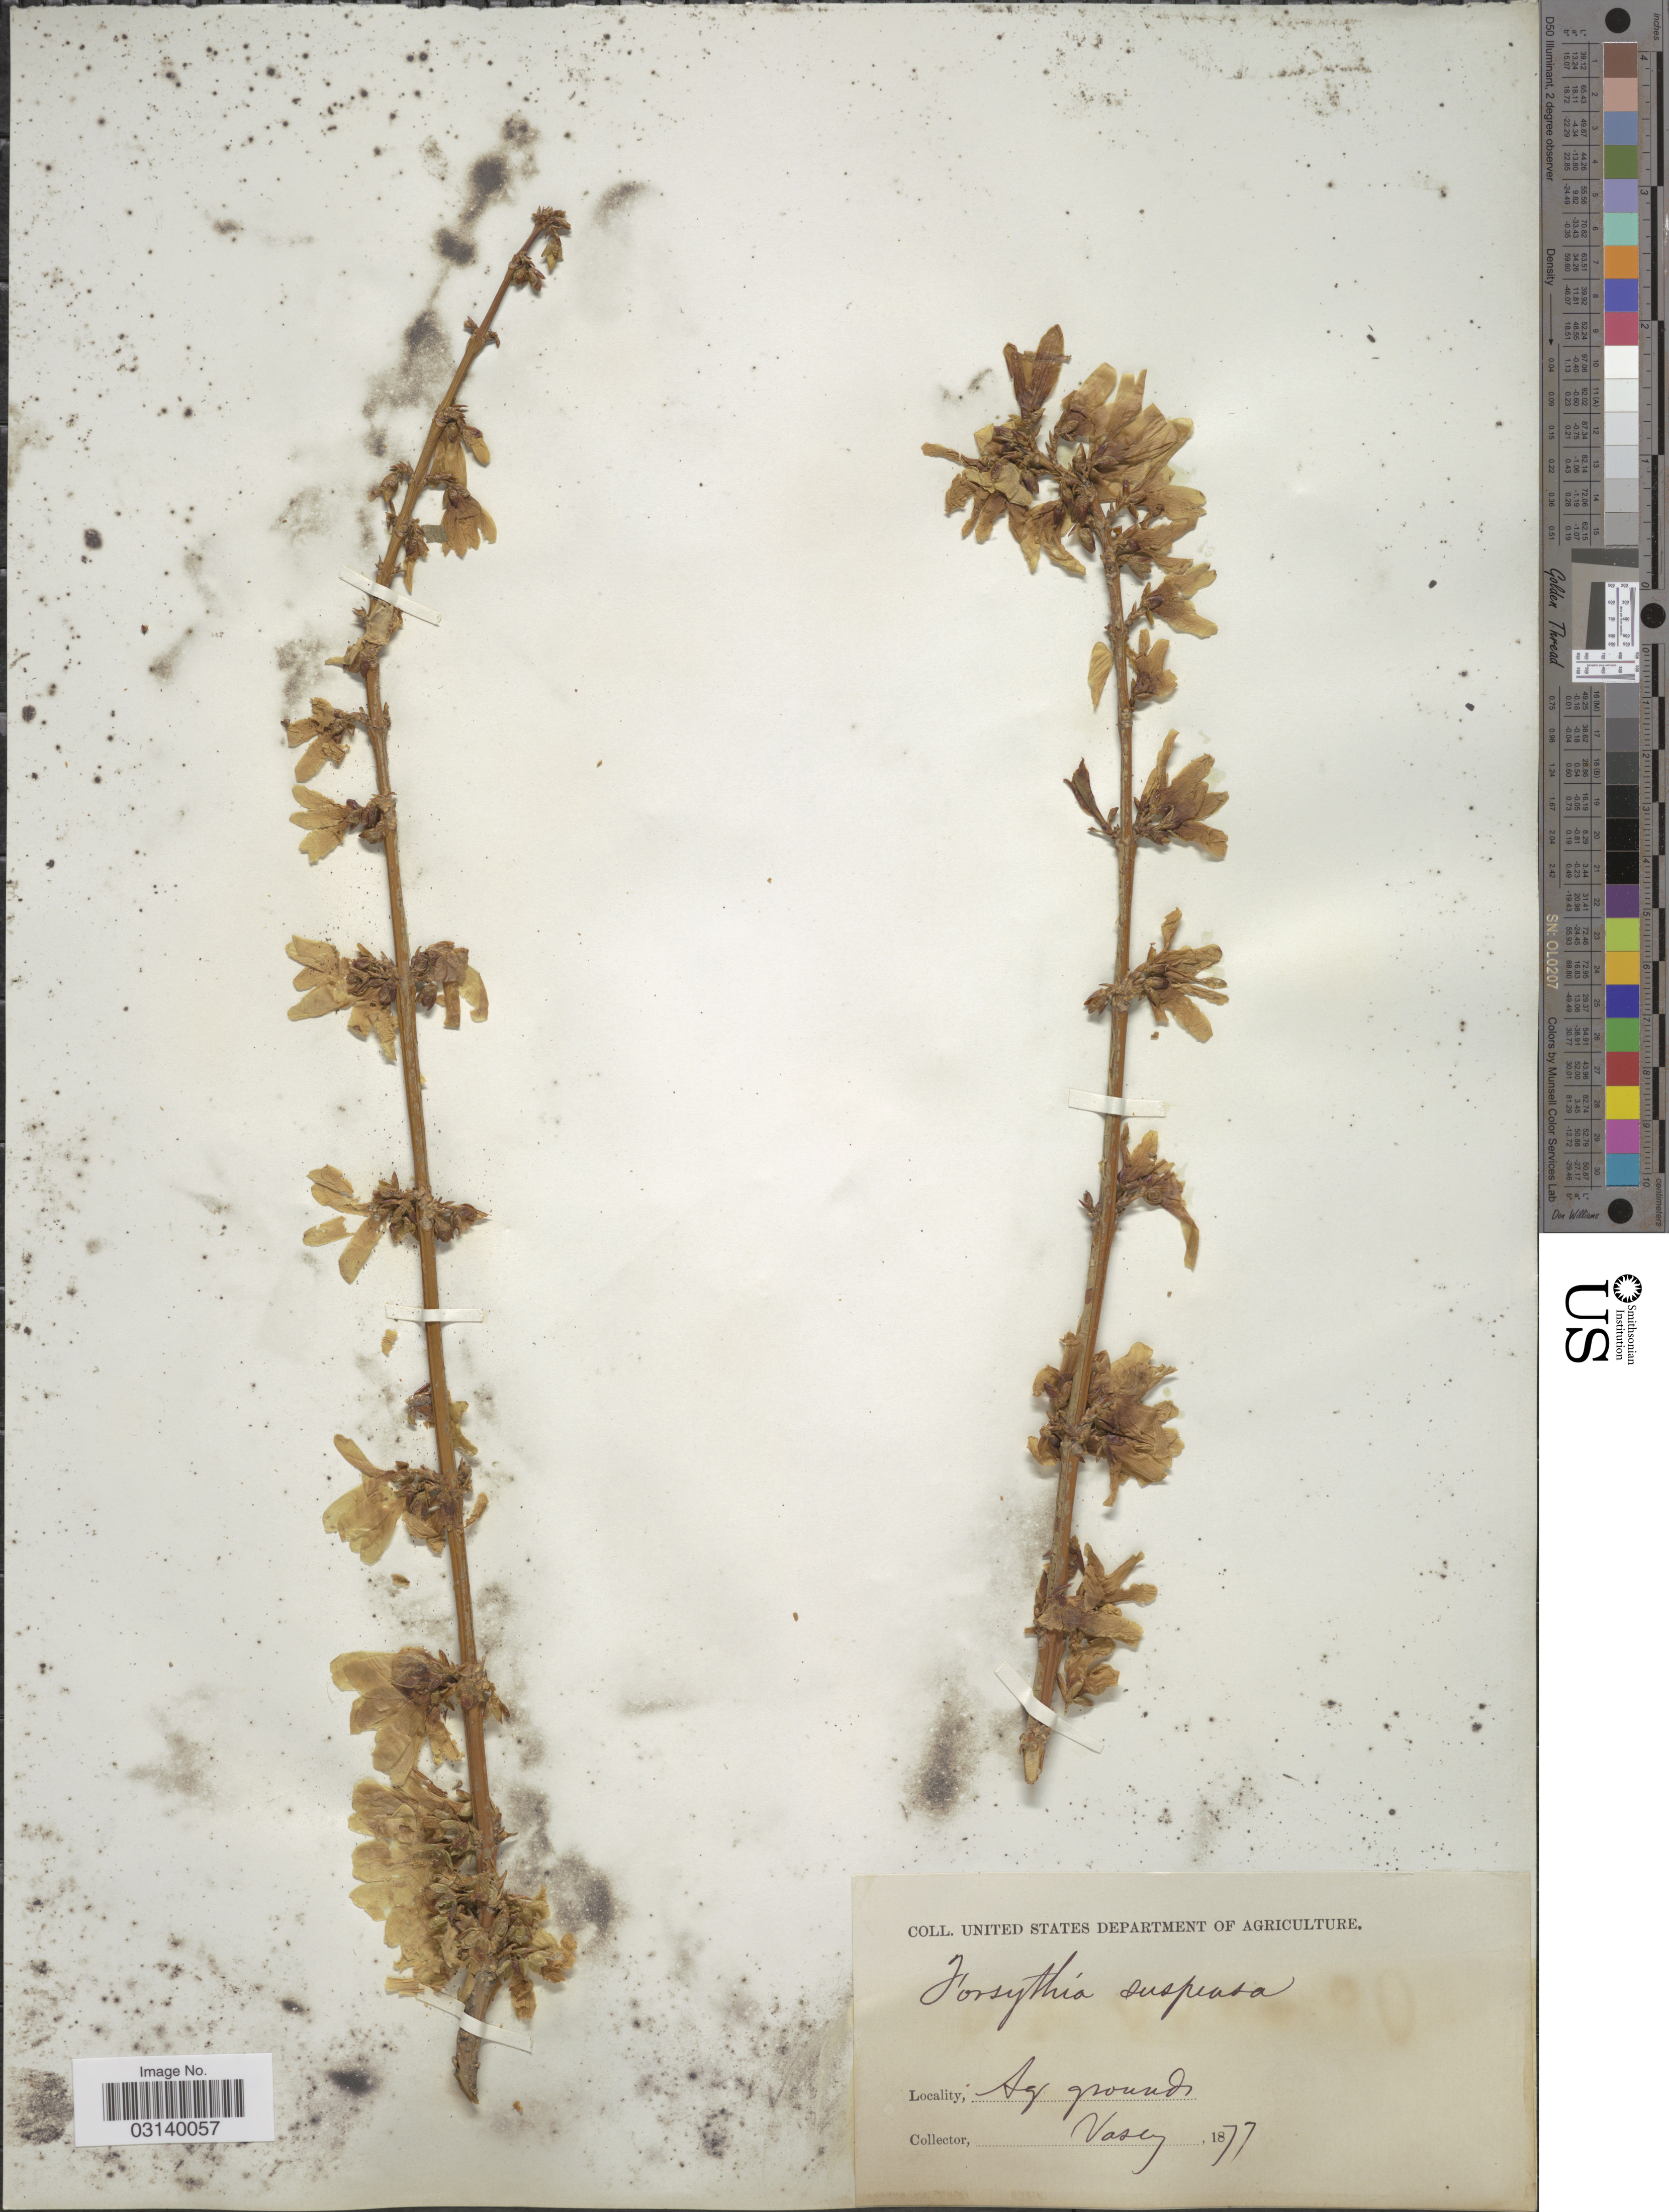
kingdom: Plantae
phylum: Tracheophyta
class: Magnoliopsida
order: Lamiales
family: Oleaceae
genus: Forsythia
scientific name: Forsythia suspensa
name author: (Thunb.) Vahl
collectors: Vasey, --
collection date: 1877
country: United States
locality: Ag grounds.